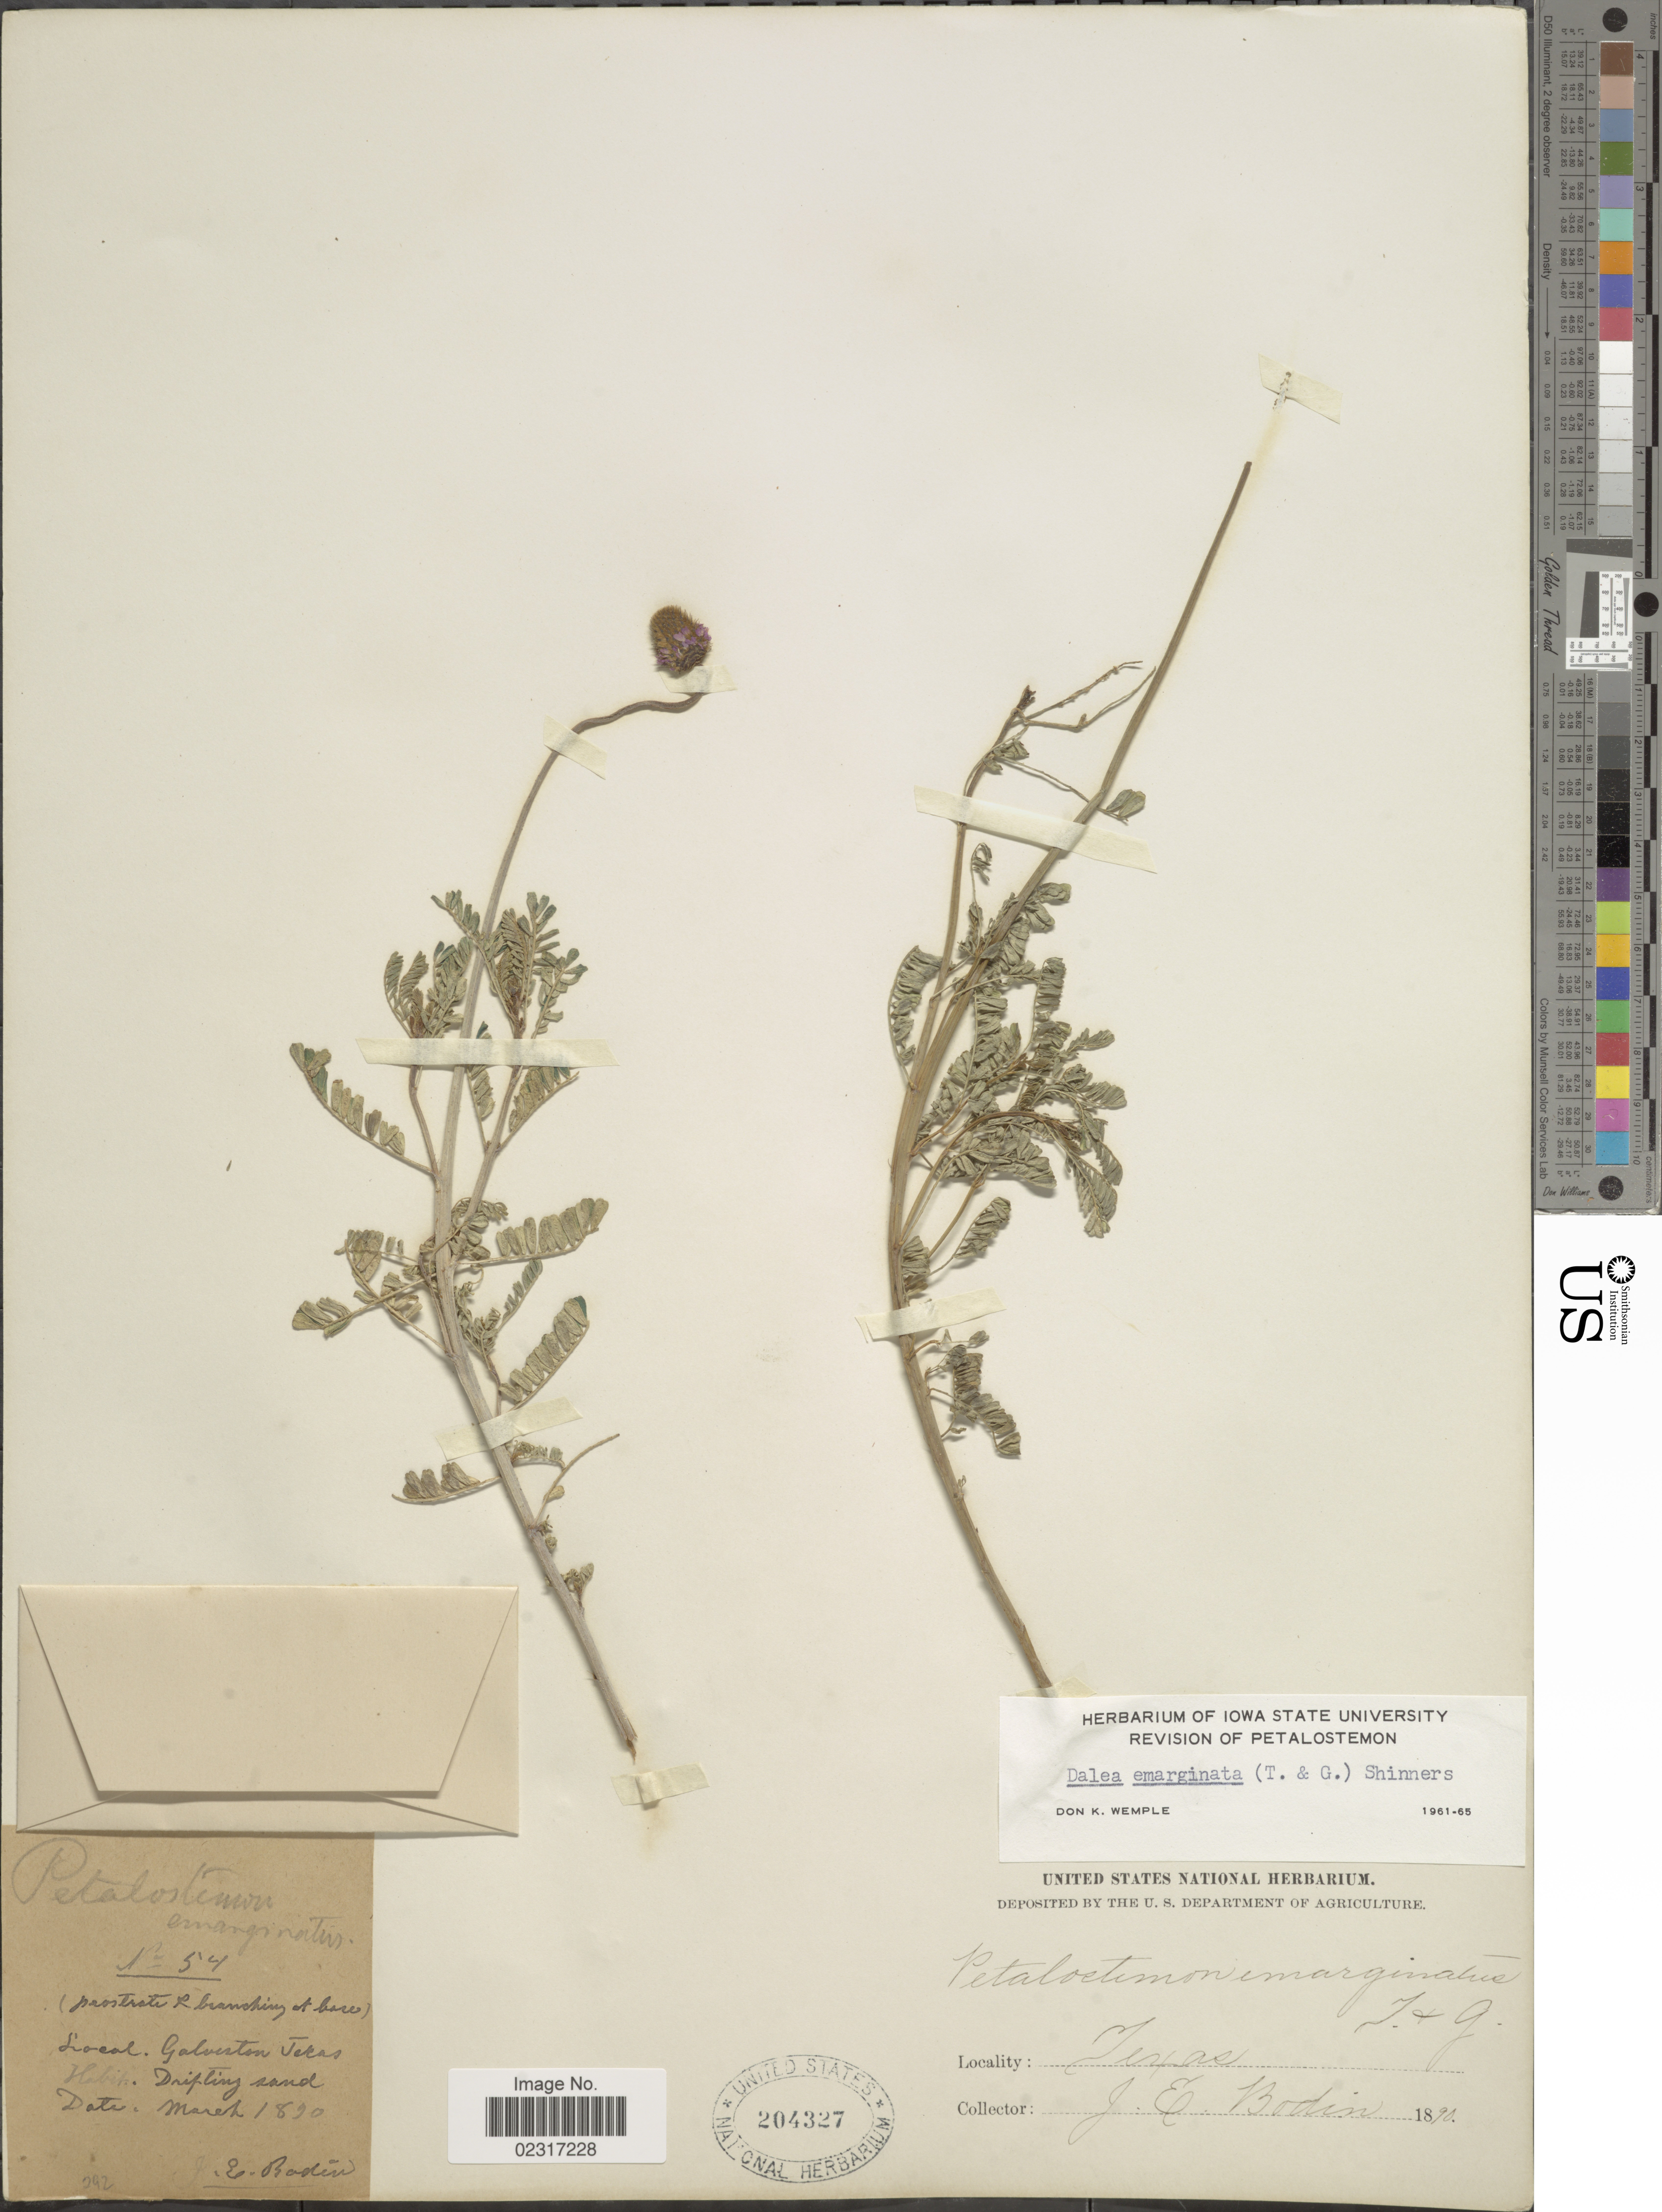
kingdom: Plantae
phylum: Tracheophyta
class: Magnoliopsida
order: Fabales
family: Fabaceae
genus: Dalea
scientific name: Dalea emarginata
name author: (Torr. & A. Gray) Shinners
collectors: J. E. Bodin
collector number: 54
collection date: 1890-03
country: United States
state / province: Texas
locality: Galveston, drifting sand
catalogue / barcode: US 204327